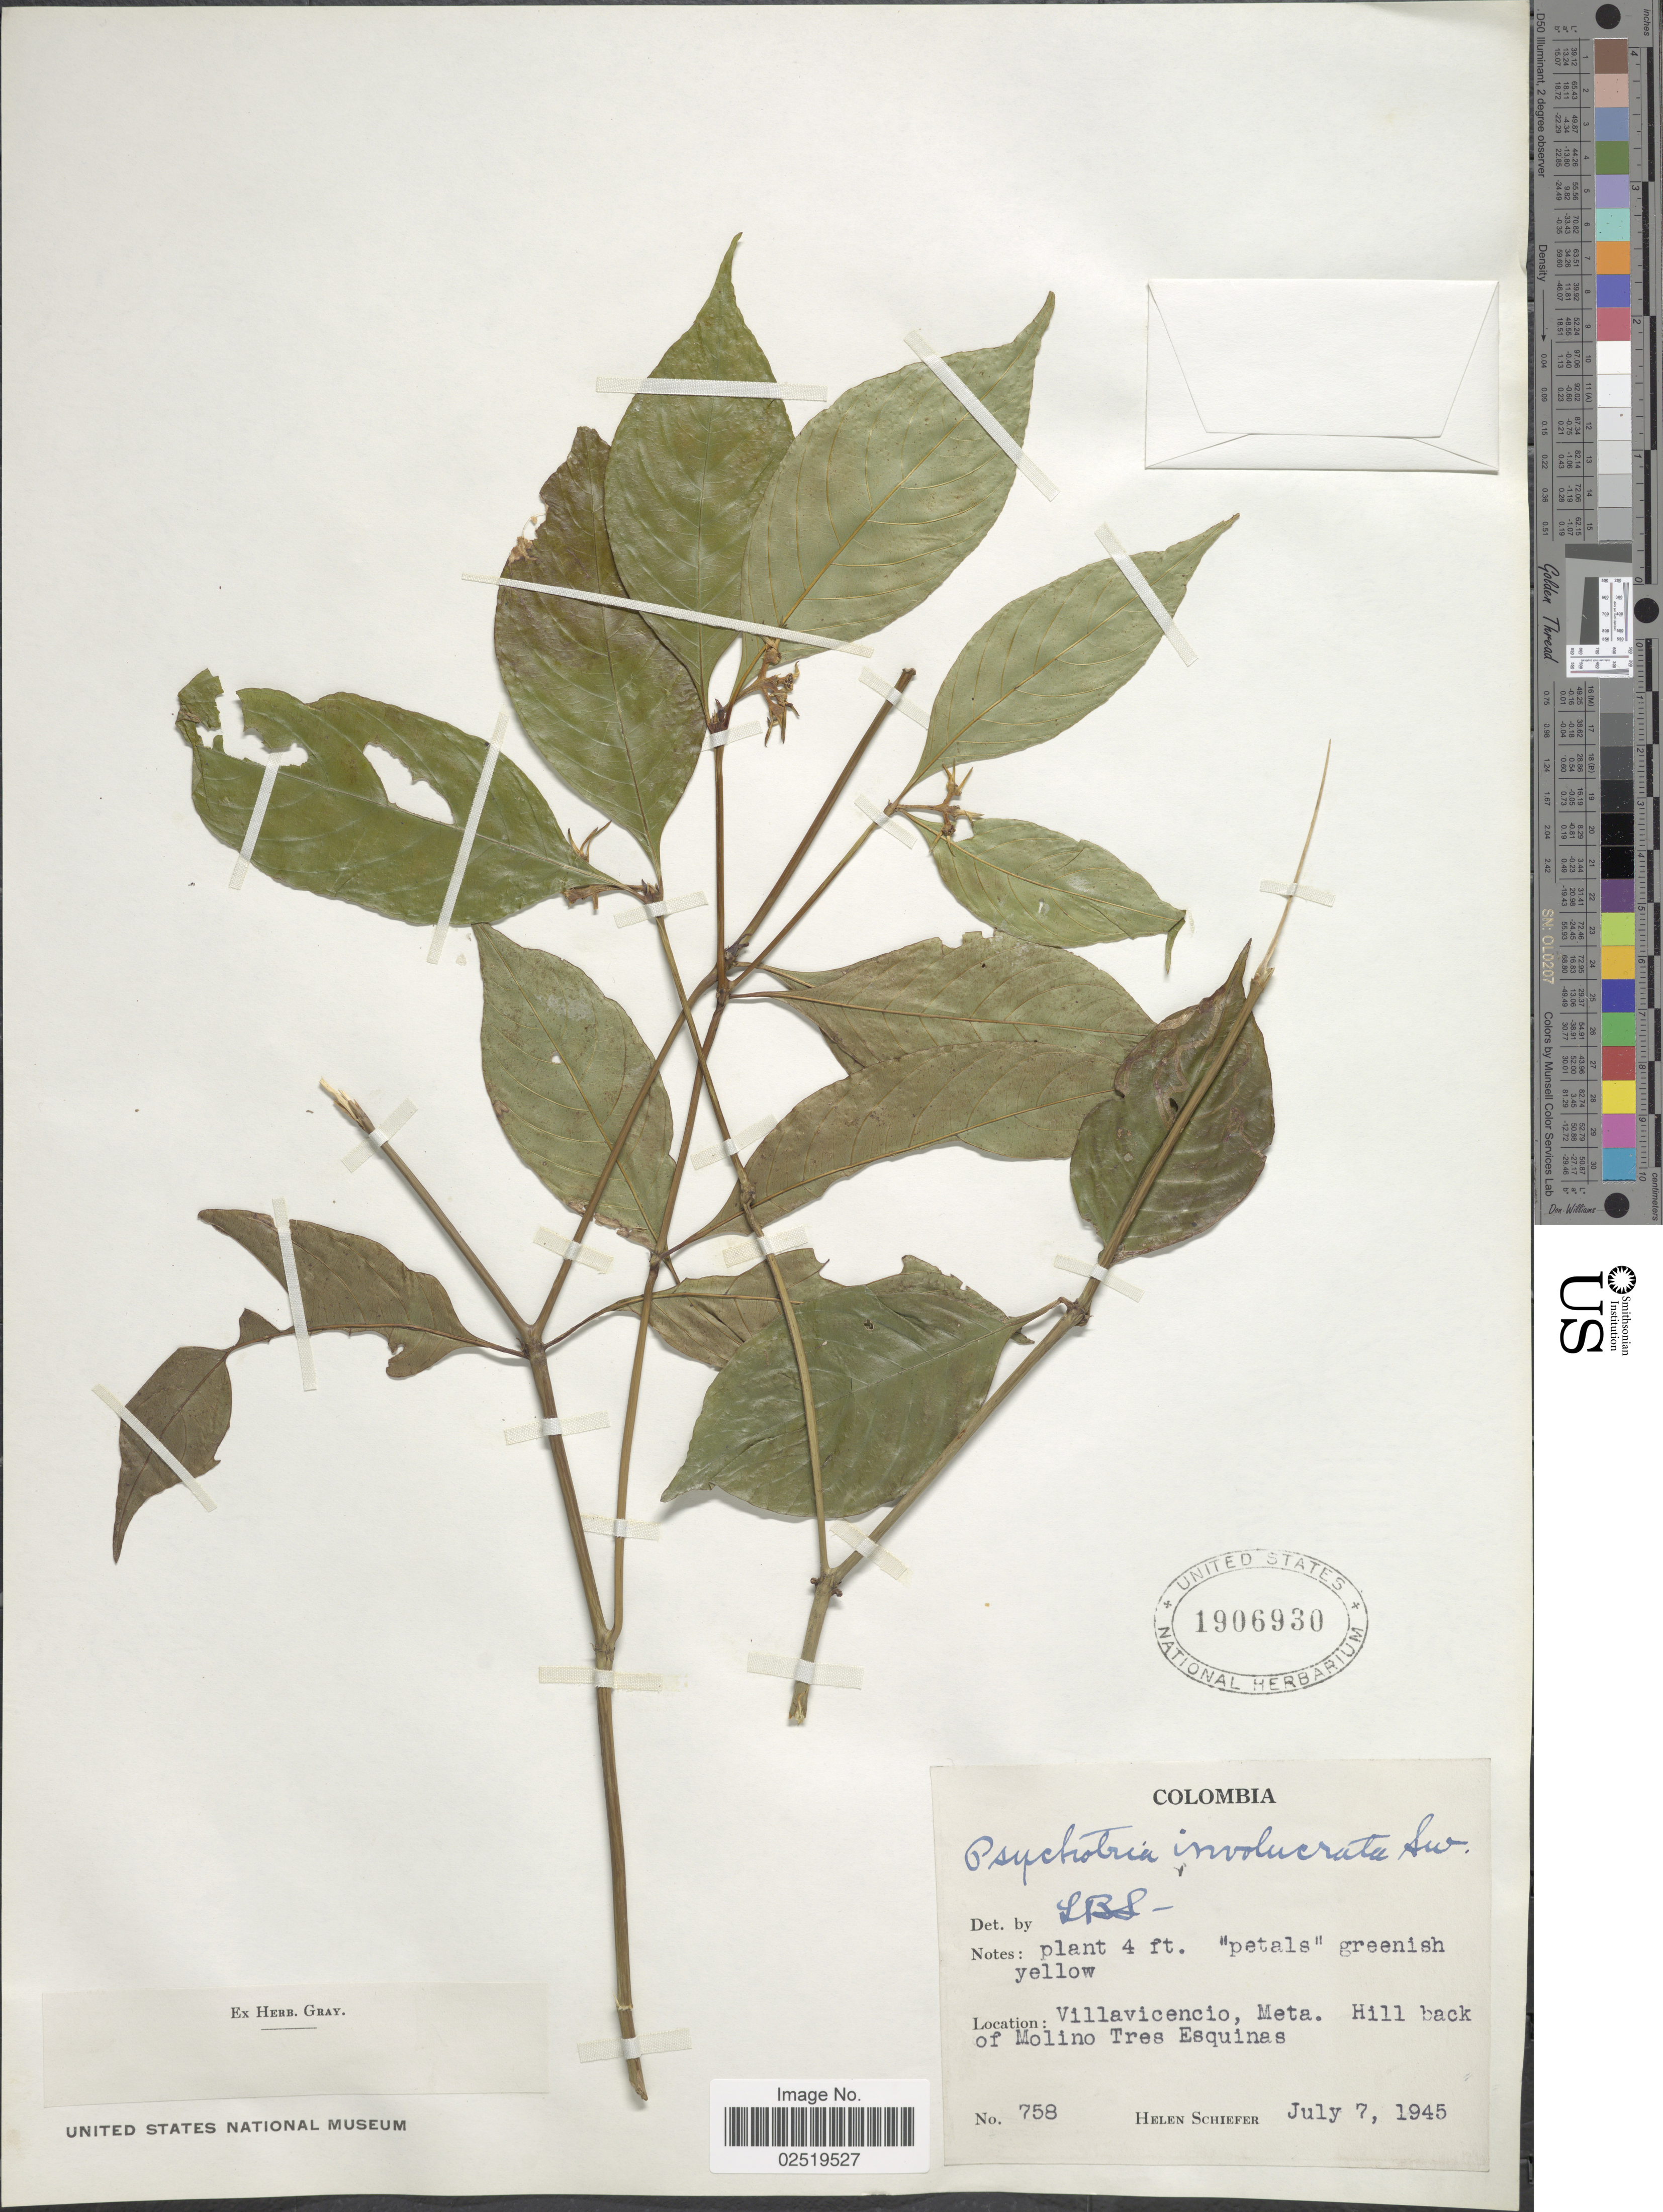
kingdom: Plantae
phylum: Tracheophyta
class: Magnoliopsida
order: Gentianales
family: Rubiaceae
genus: Psychotria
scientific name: Psychotria involucrata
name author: Sw.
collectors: H. Schiefer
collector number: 758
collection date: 1945-07-07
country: Colombia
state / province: Meta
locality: Villavicencia, Meta, Hill back of Molina Tres Esquinas.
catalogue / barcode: US 1906930